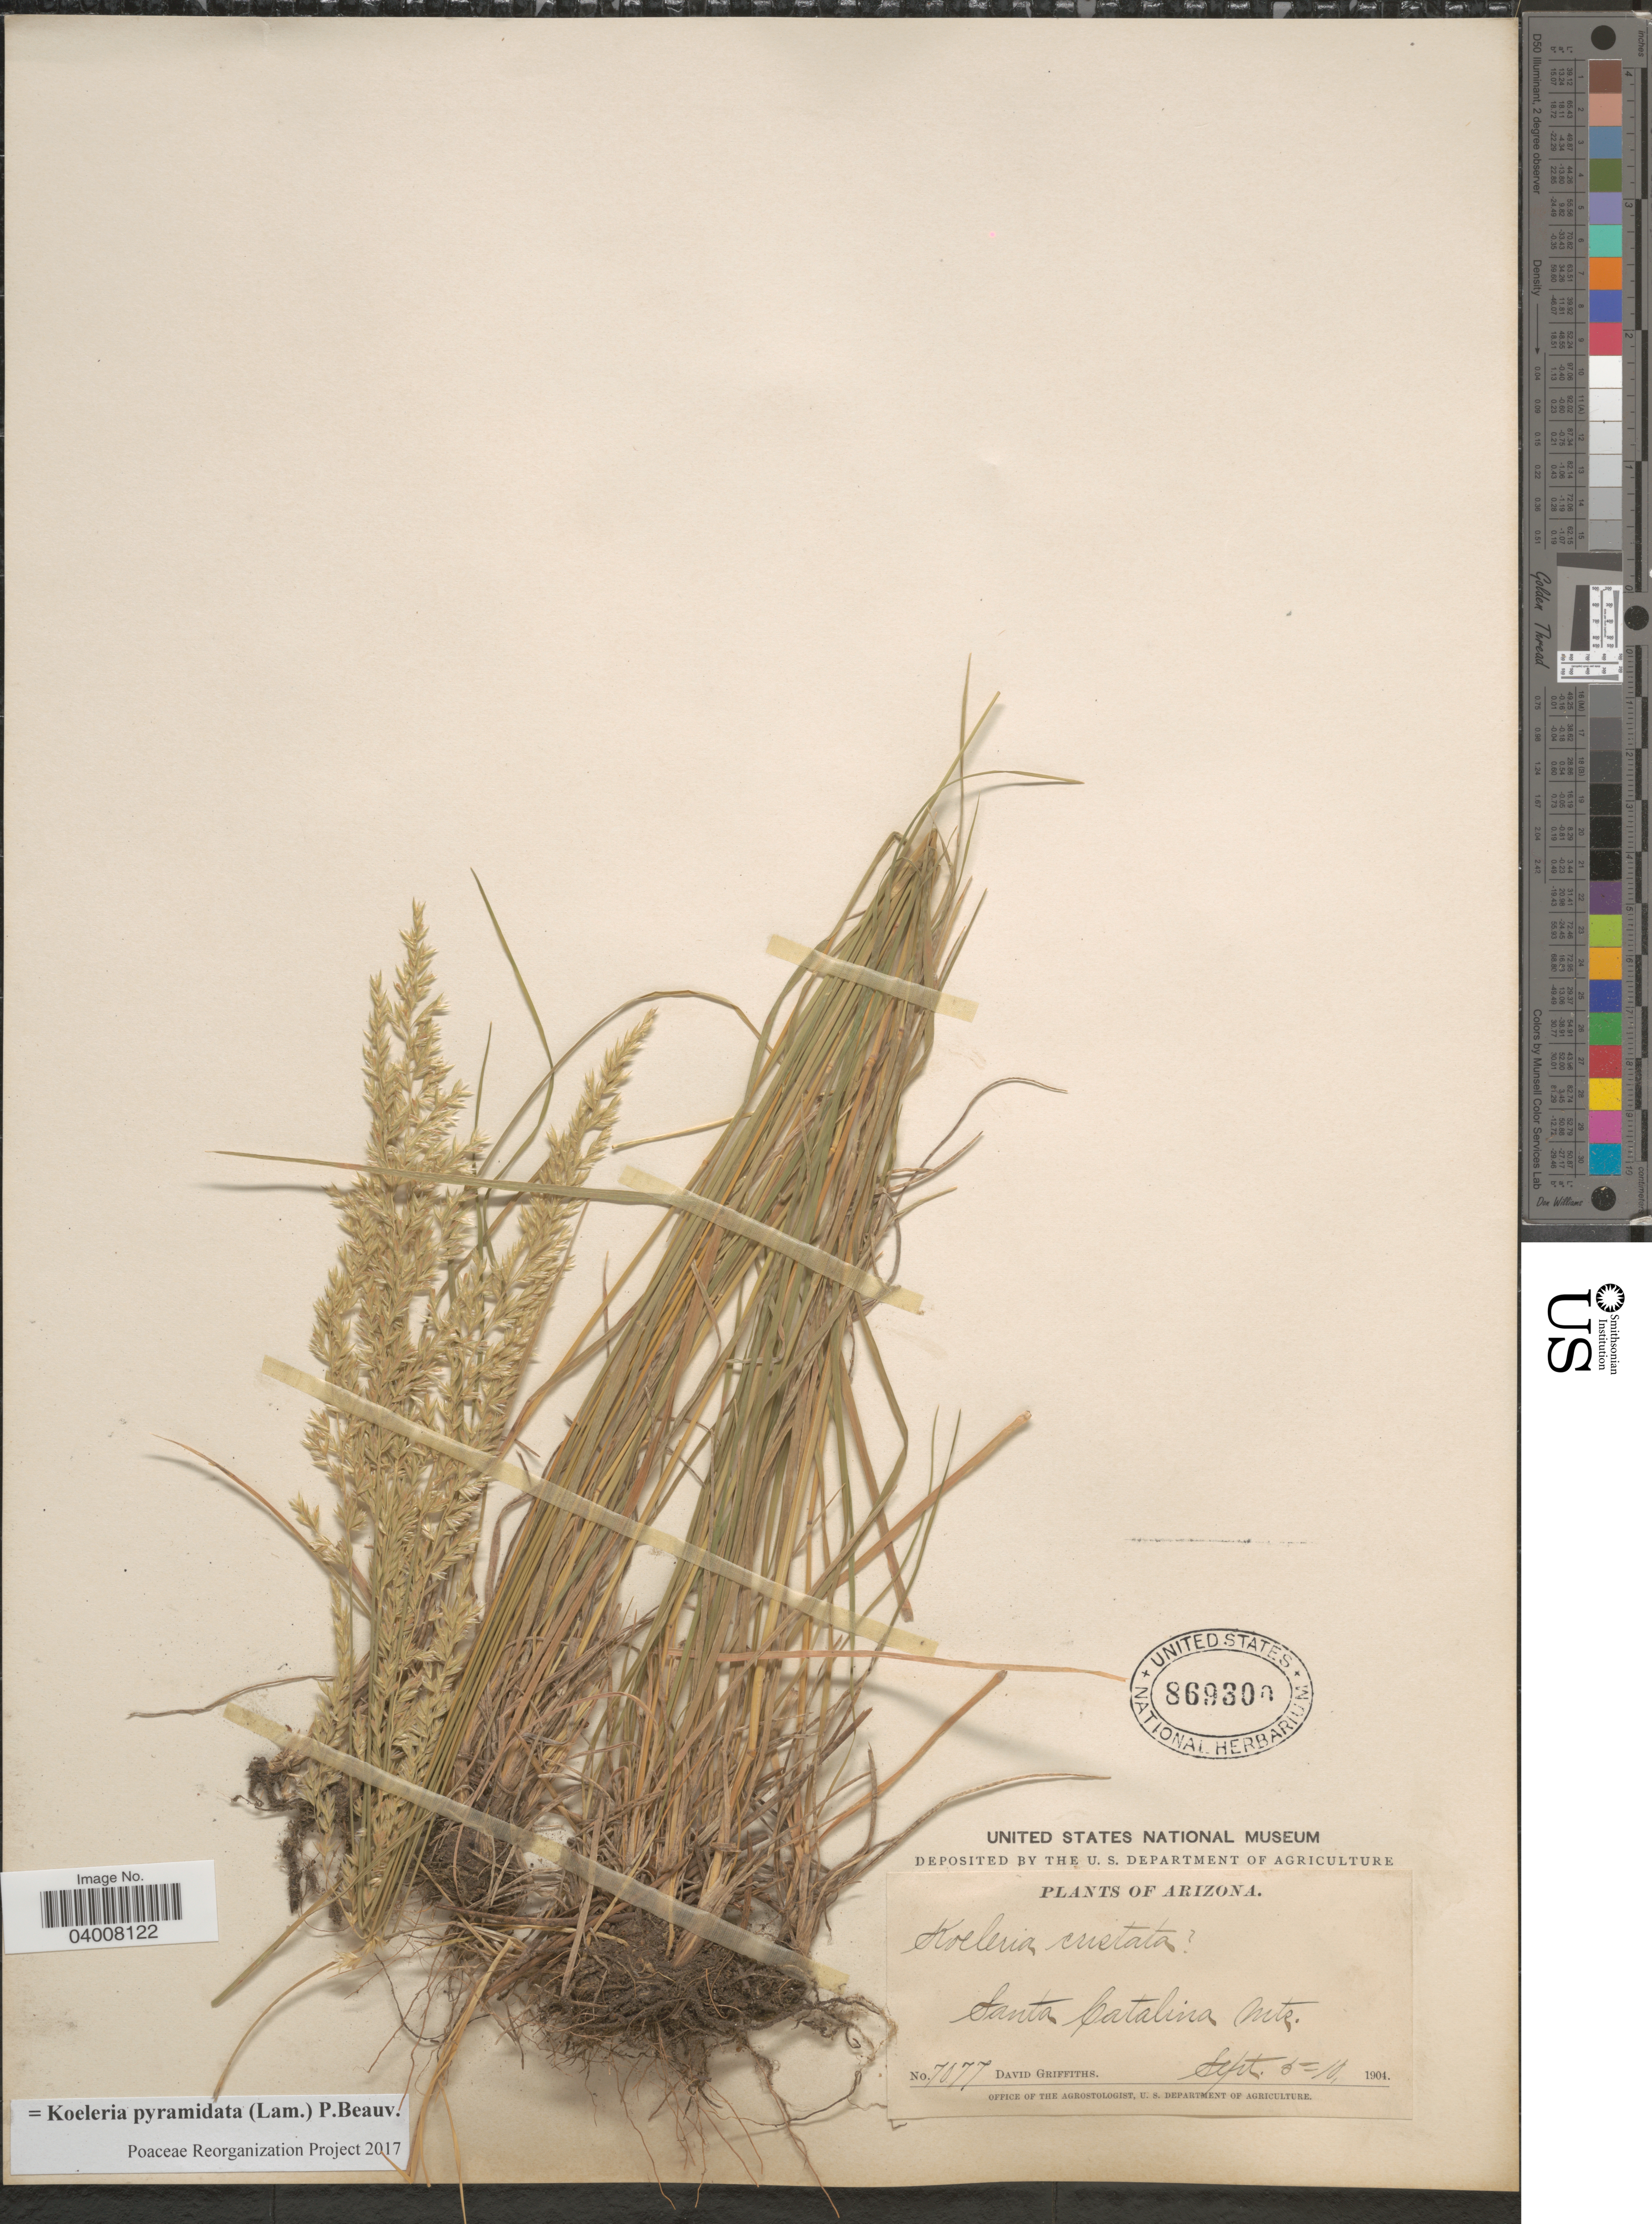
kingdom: Plantae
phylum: Tracheophyta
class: Liliopsida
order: Poales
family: Poaceae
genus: Koeleria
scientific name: Koeleria pyramidata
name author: (Lam.) P. Beauv.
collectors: D. Griffiths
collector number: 7077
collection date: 1904-09-05/1904-09-10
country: United States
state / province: Arizona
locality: Santa Catalina Mts.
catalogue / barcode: US 869300